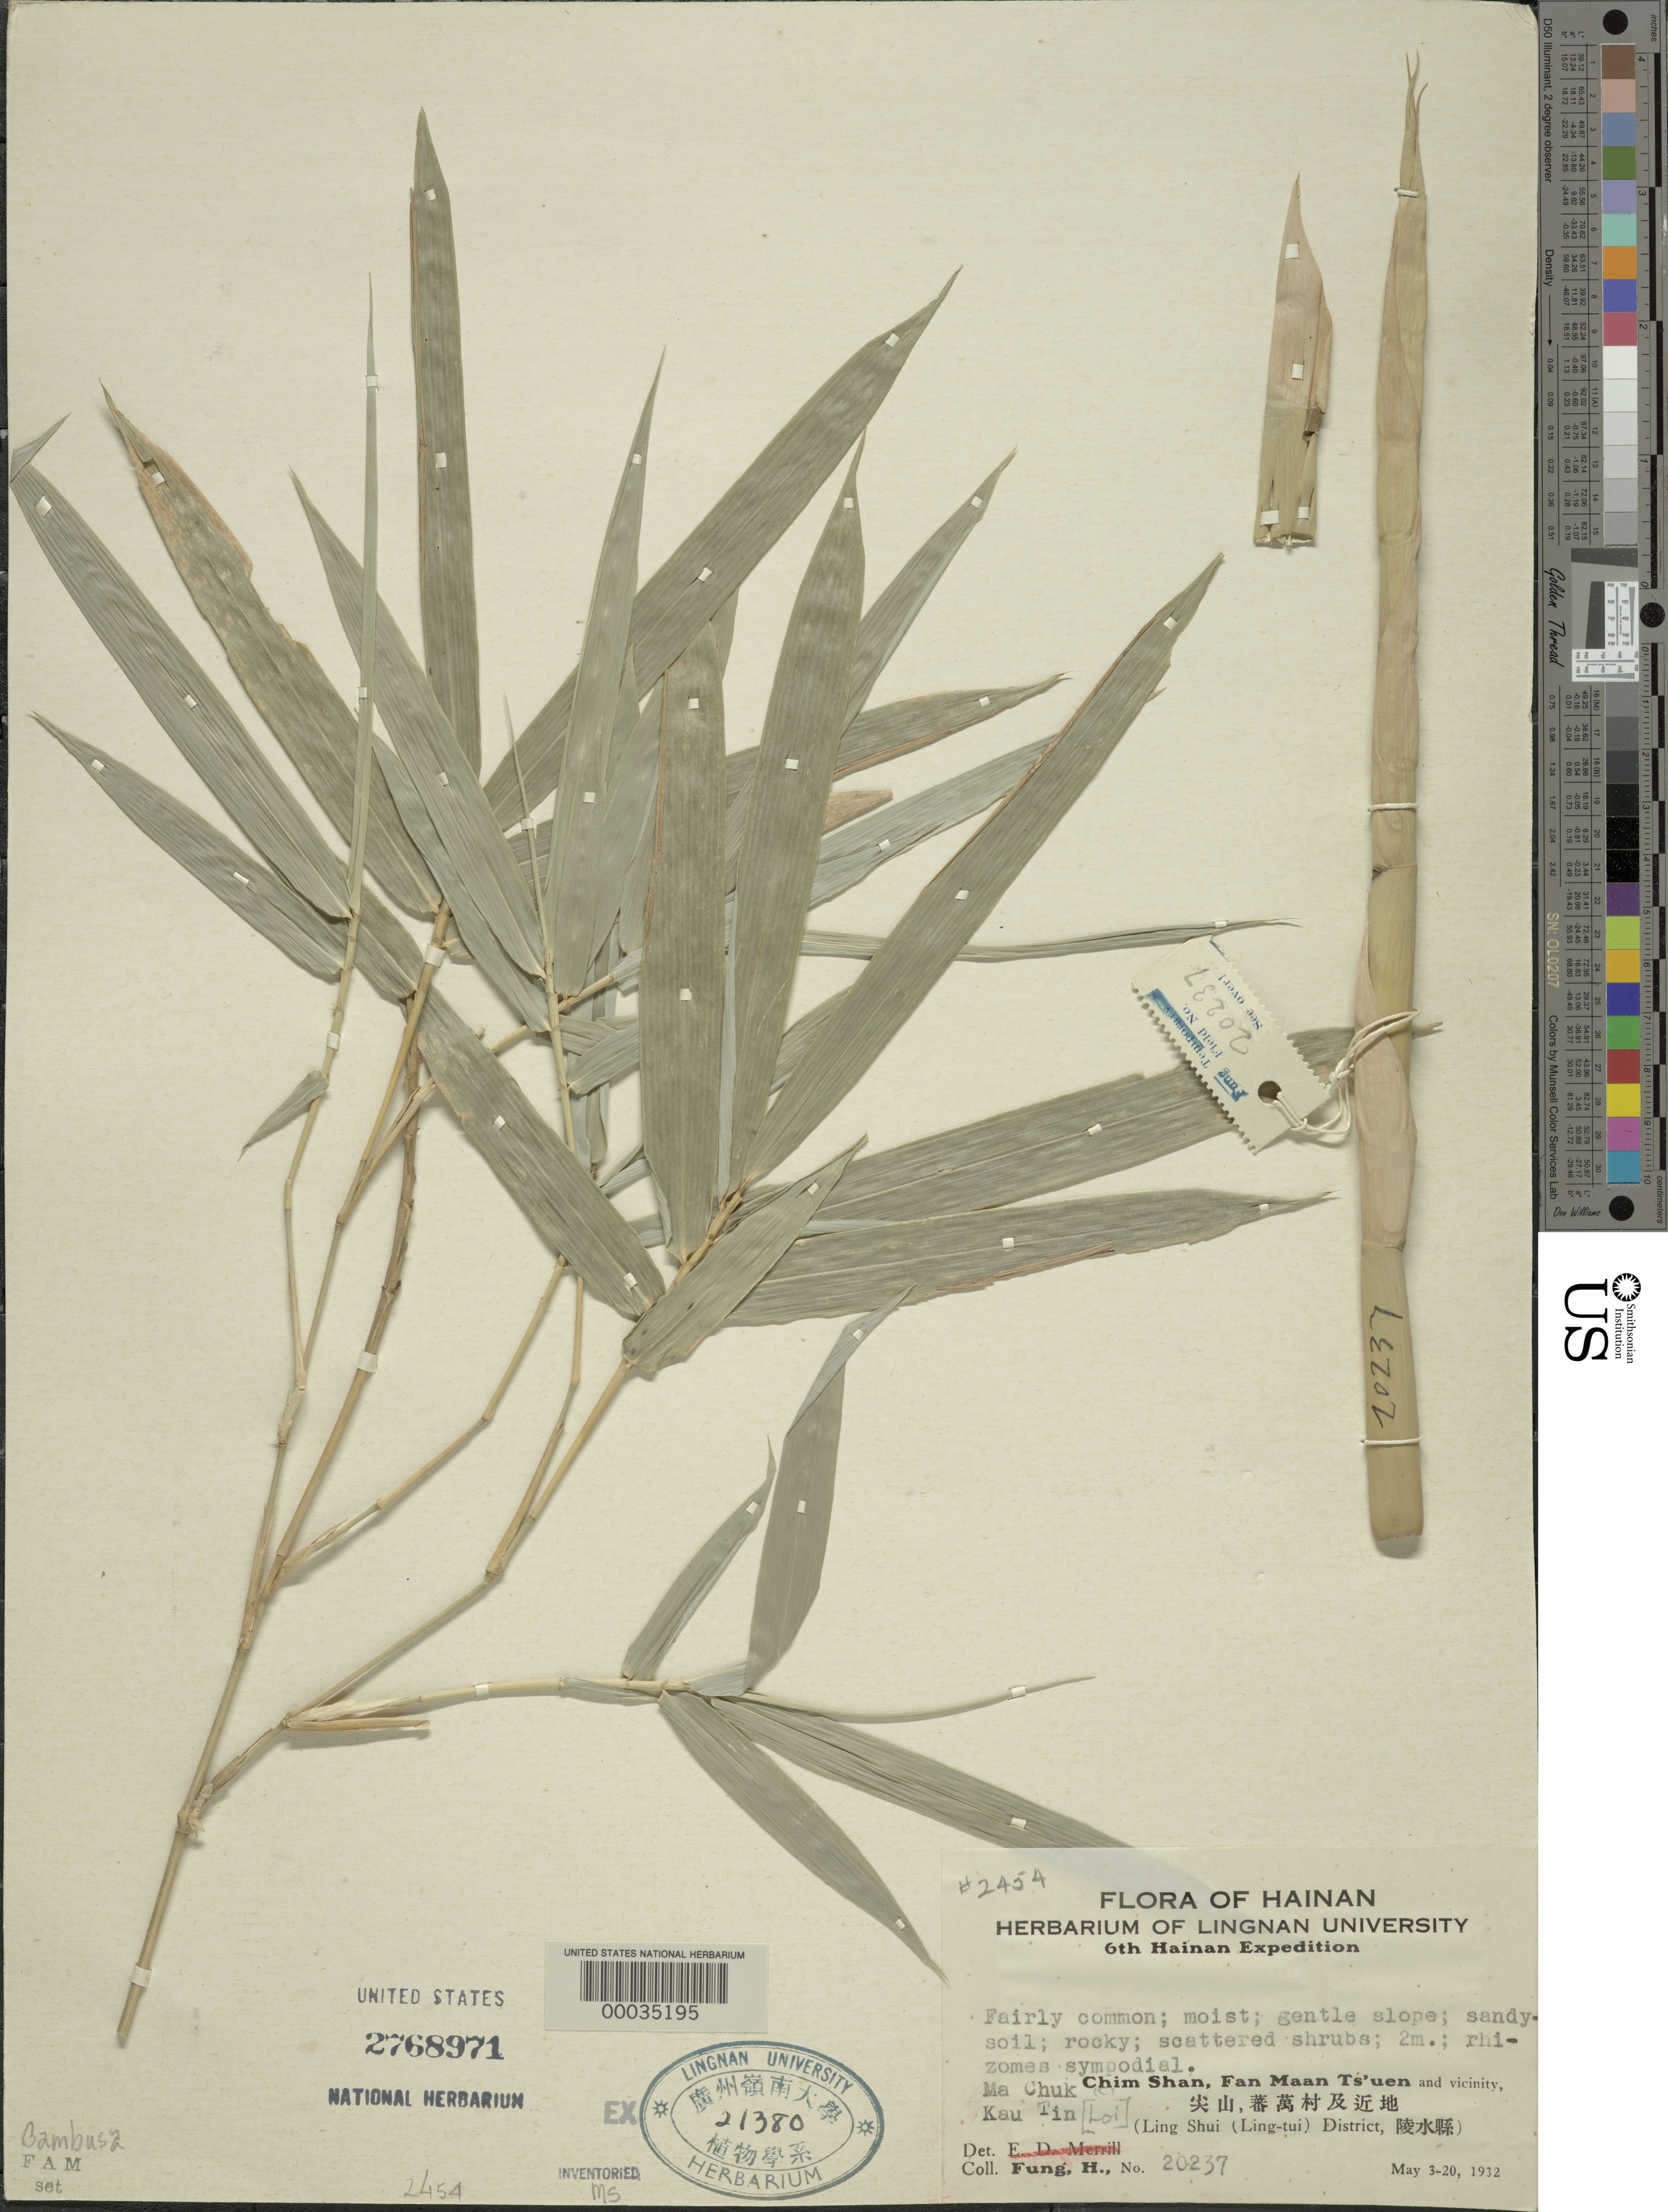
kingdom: Plantae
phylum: Tracheophyta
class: Liliopsida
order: Poales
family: Poaceae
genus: Bambusa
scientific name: Bambusa sp.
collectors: H. L. Fung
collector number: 20237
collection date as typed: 03 May 1932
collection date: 1932-05-03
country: China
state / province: Hainan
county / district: Ling Shui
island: Hainan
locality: Chim Shan, Fan Maan Ts'uen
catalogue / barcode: US 2768971